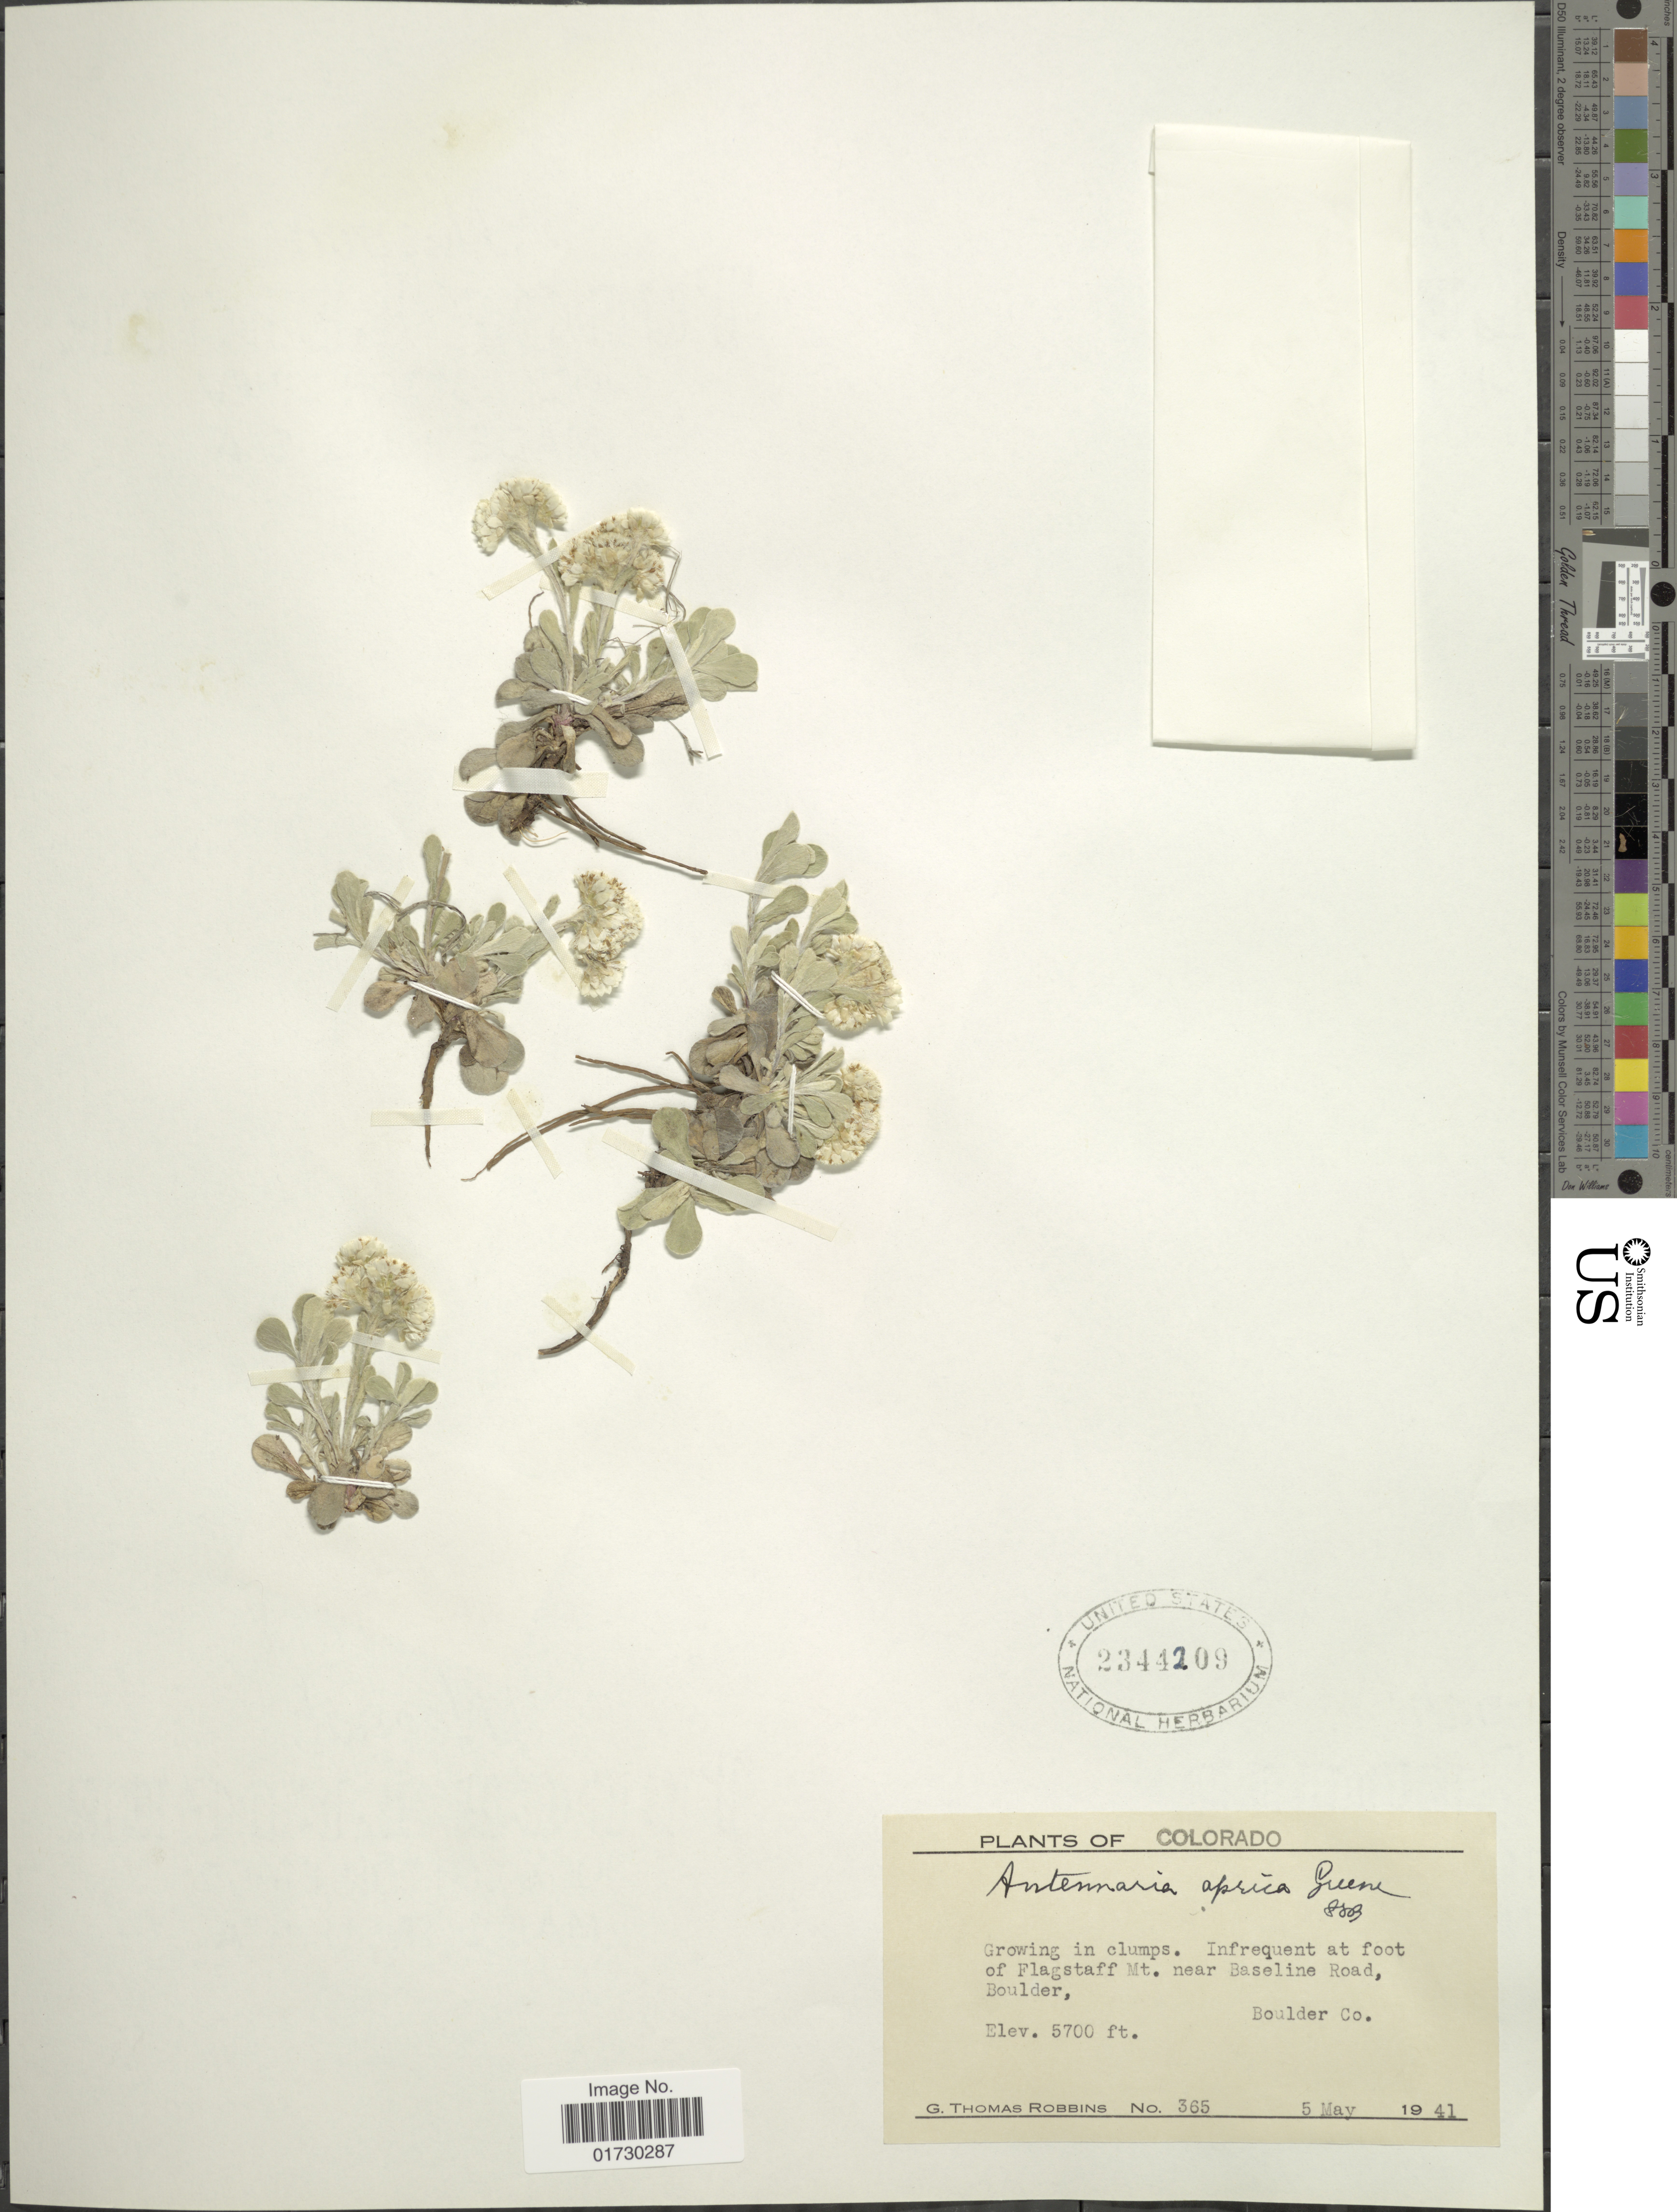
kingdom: Plantae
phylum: Tracheophyta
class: Magnoliopsida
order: Asterales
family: Asteraceae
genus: Antennaria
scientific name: Antennaria aprica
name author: Greene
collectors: G. T. Robbins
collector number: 365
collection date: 1941-05-05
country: United States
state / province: Colorado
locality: Infrequent at foot of Flagstaff Mt. near Baseline Road, Boulder, Boulder Co.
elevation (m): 1737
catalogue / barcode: US 2344209